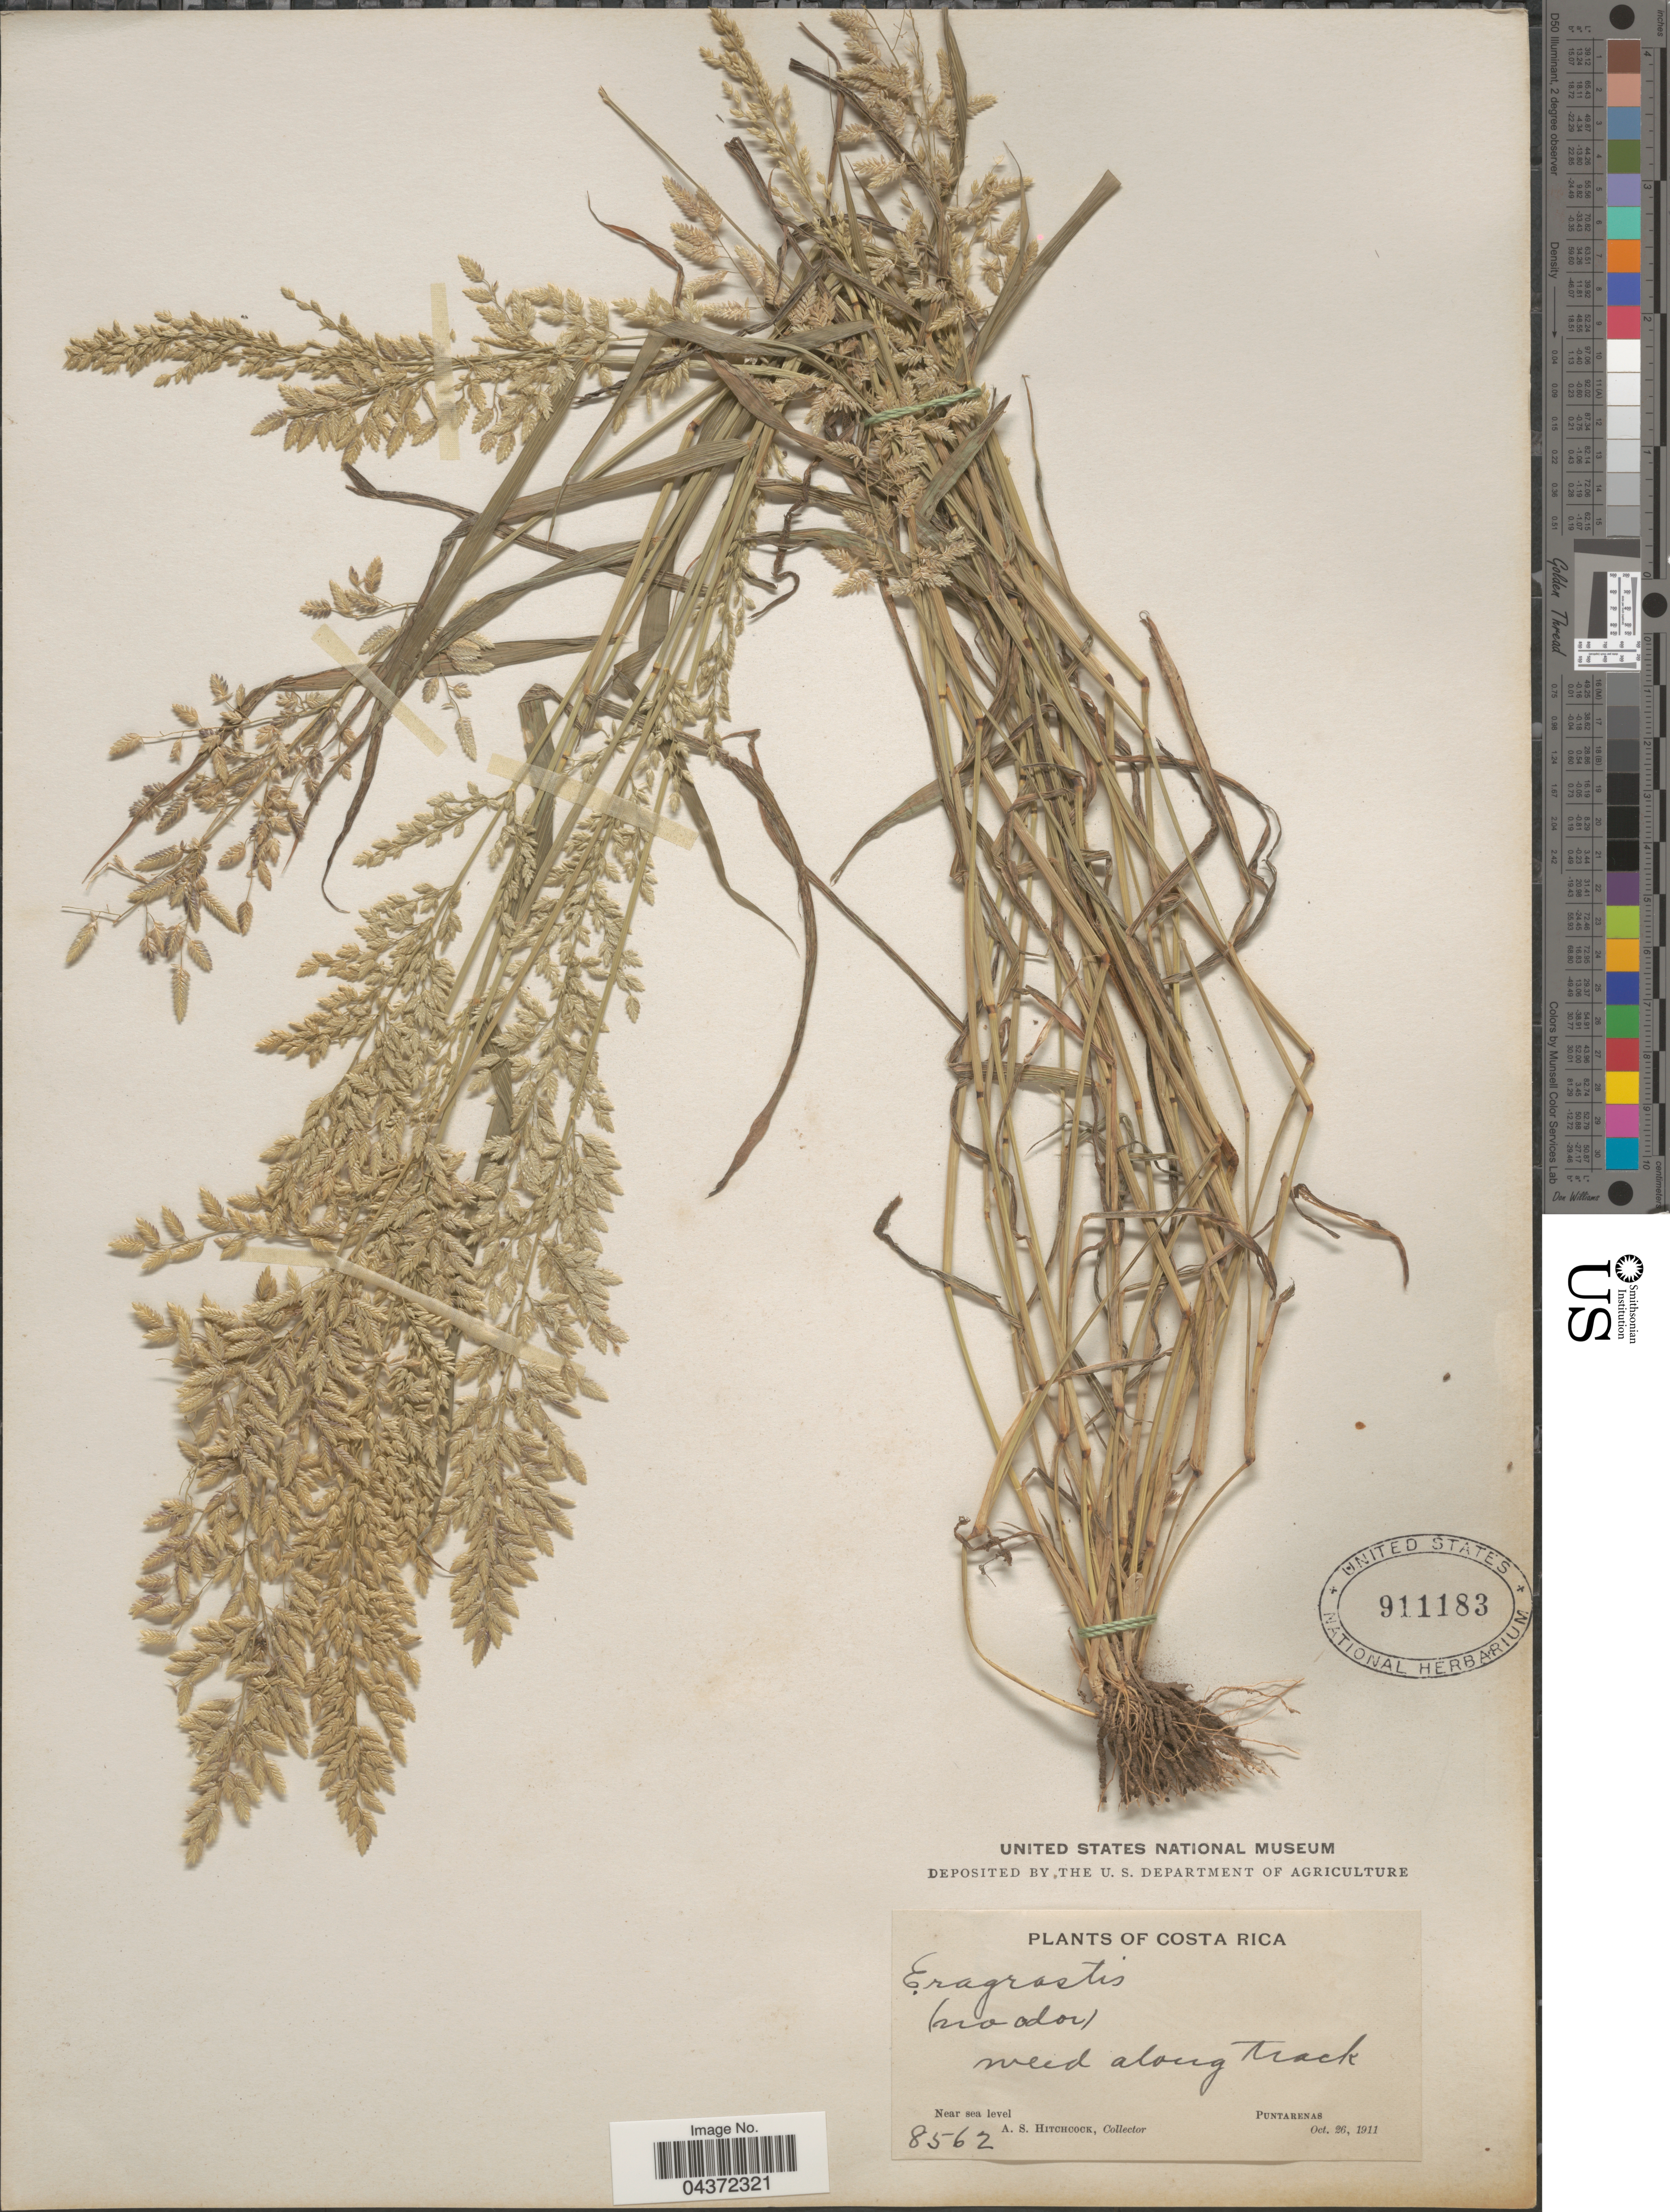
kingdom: Plantae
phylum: Tracheophyta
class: Liliopsida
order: Poales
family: Poaceae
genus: Eragrostis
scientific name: Eragrostis cilianensis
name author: (Bellardi) Vignolo ex Janch.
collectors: A. S. Hitchcock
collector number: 8562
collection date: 1911-10-26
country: Costa Rica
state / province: Puntarenas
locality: Weed along track.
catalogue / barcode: US 911183